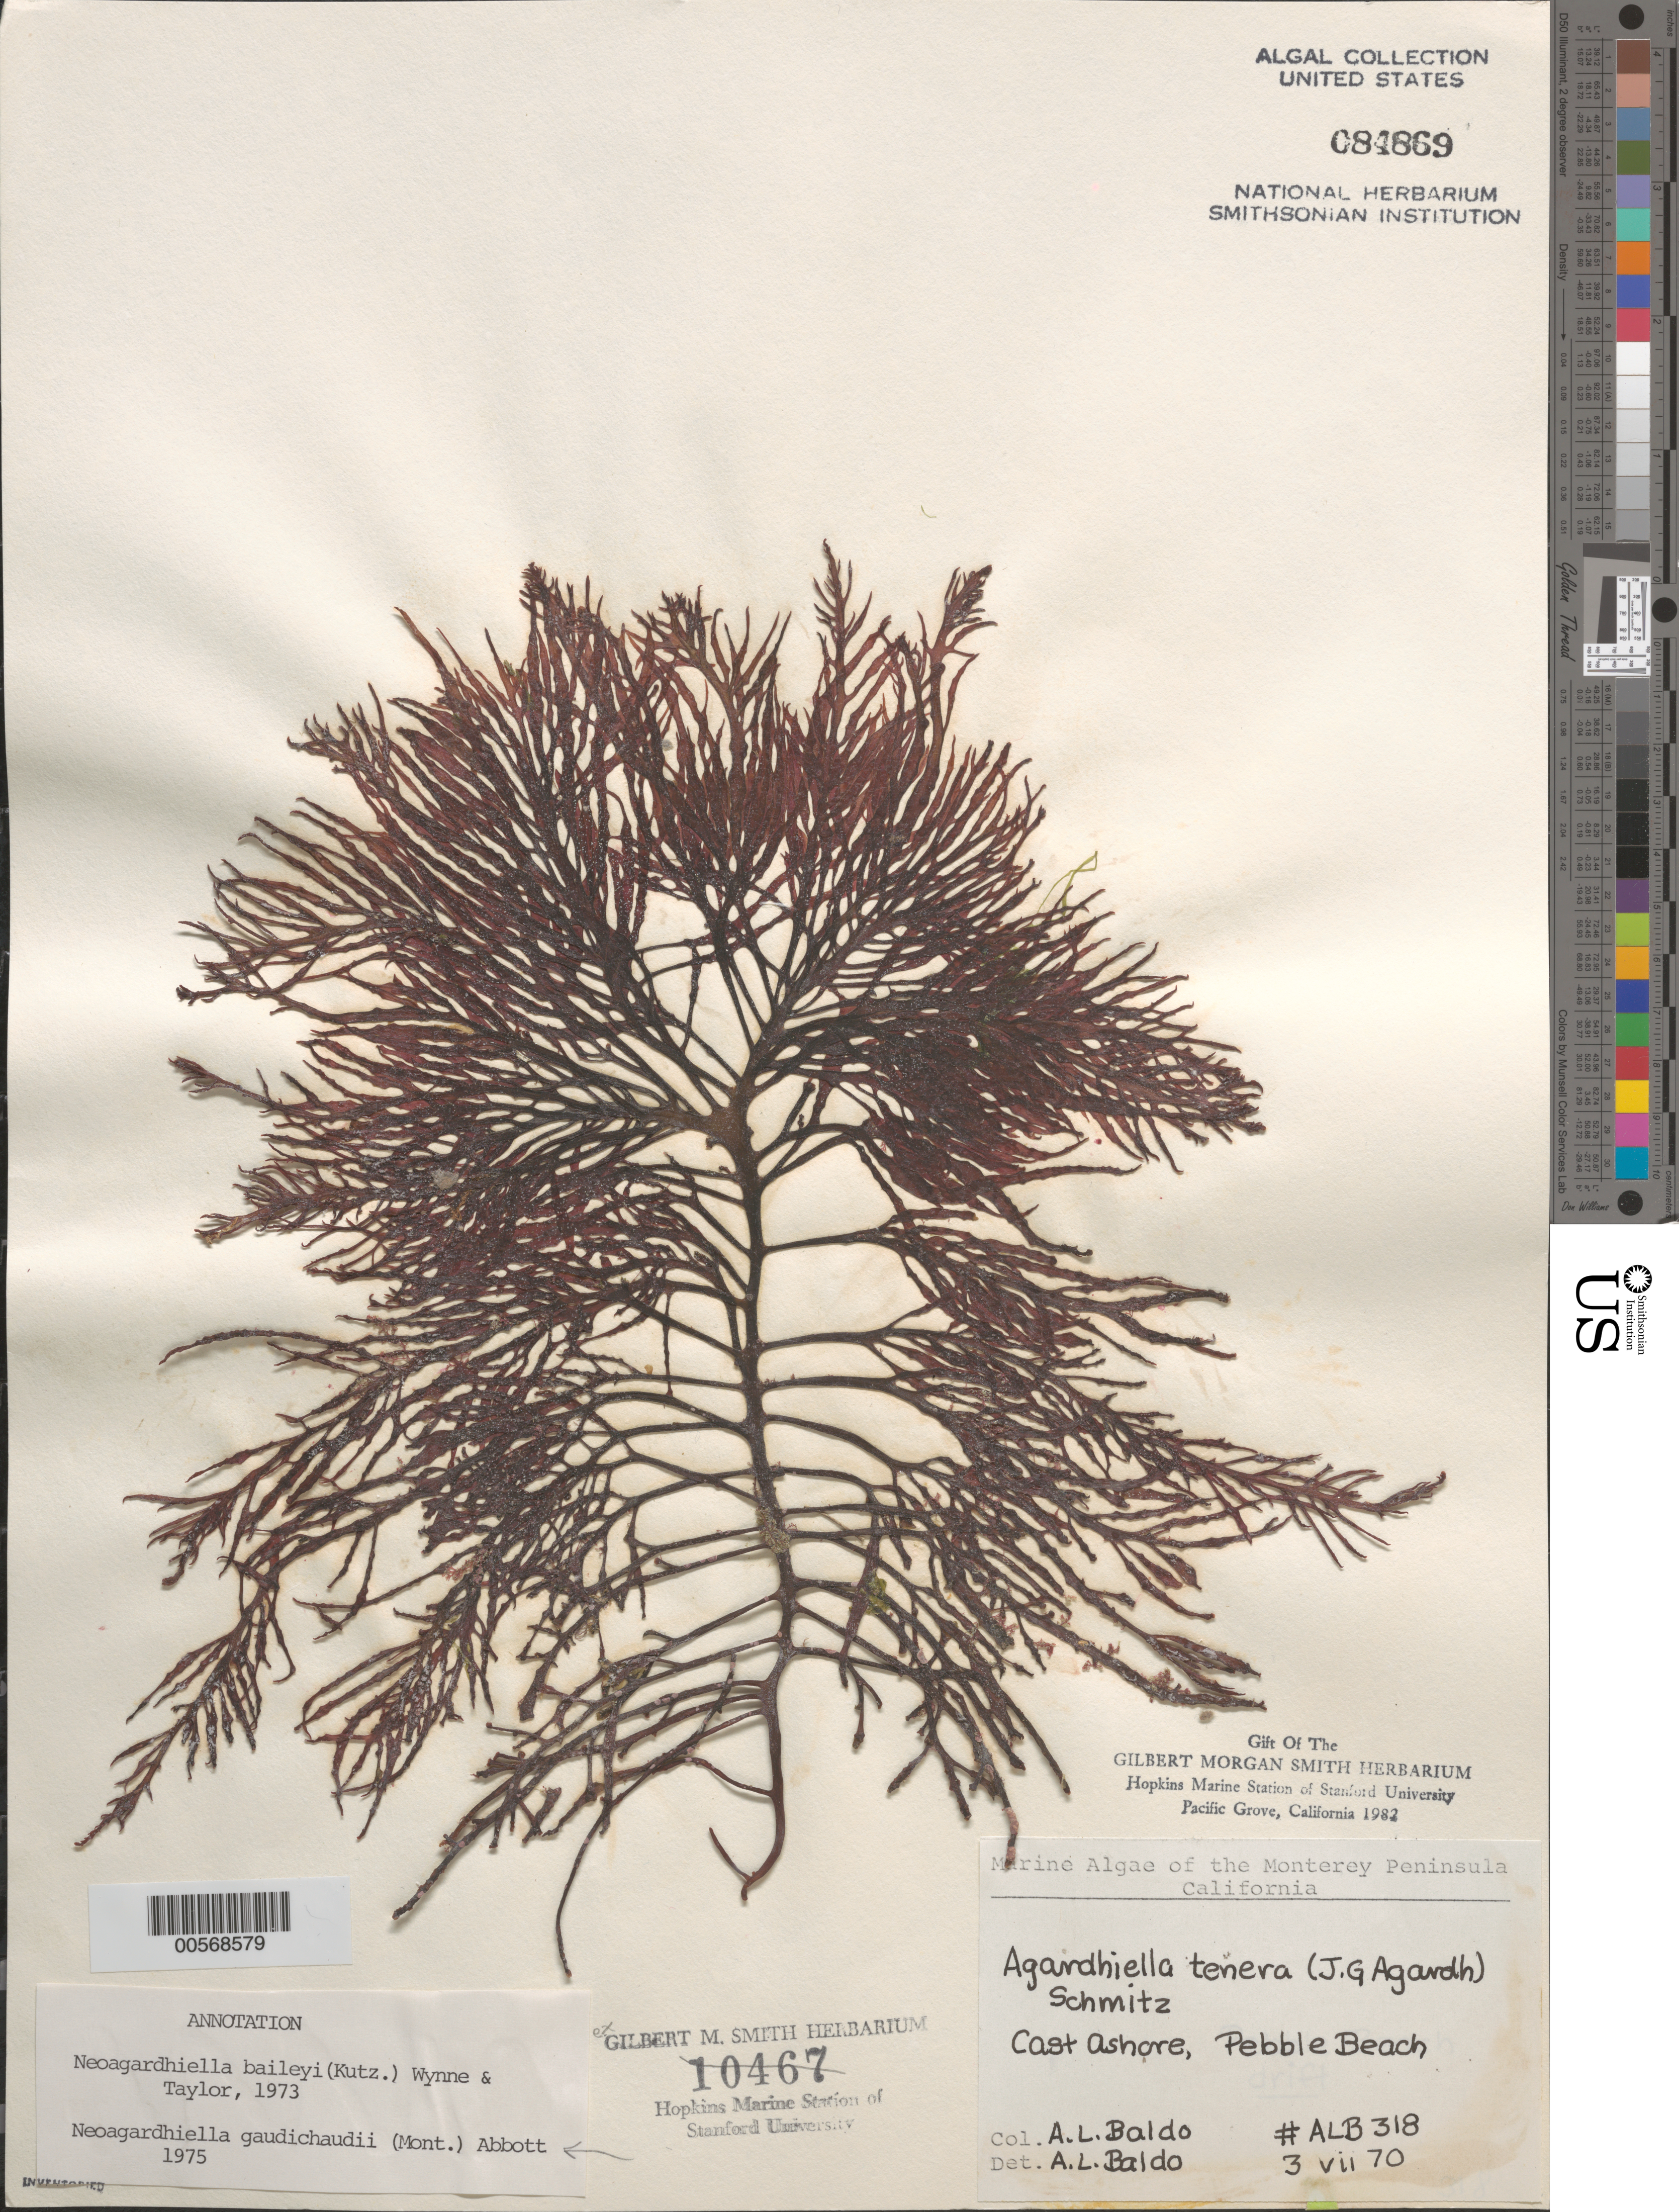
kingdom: Plantae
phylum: Rhodophyta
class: Florideophyceae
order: Gigartinales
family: Solieriaceae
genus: Sarcodiotheca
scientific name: Sarcodiotheca gaudichaudii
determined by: Algae name updating Project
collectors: A. Baldo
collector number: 318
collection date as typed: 03 Jul 1970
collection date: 1970-07-03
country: United States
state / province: California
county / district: Monterey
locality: Pebble Beach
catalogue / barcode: US 84869